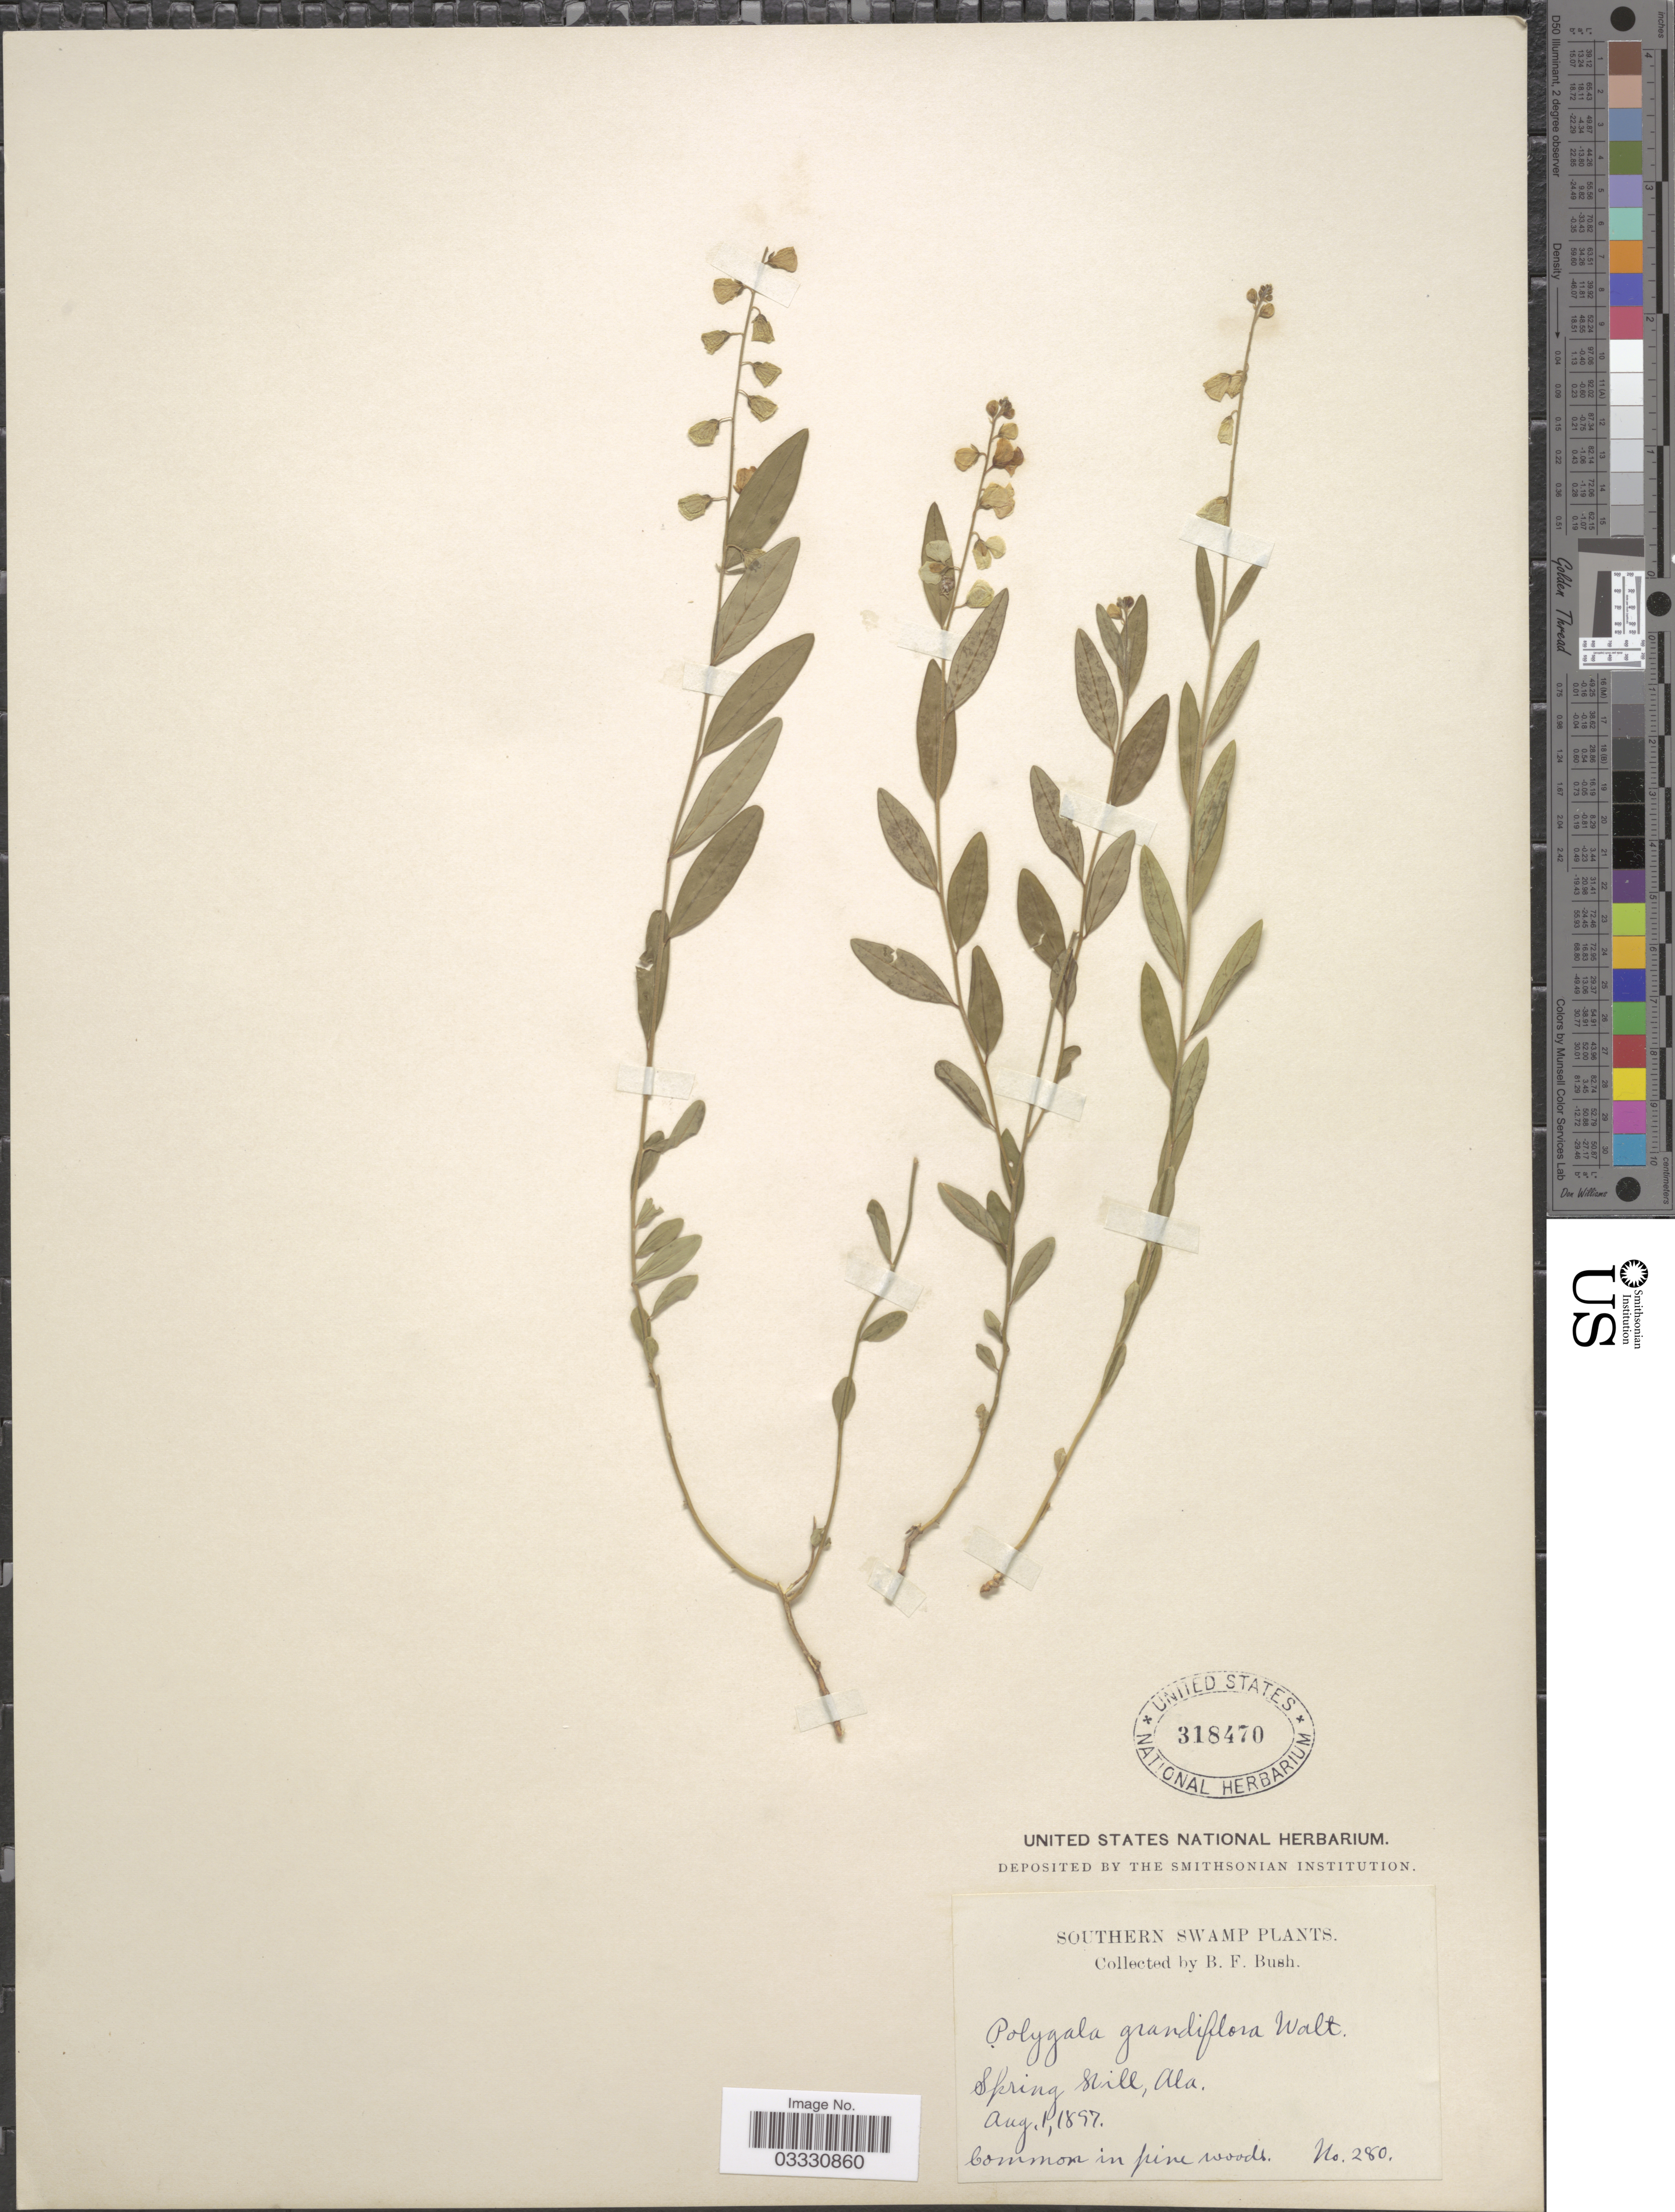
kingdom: Plantae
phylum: Tracheophyta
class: Magnoliopsida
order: Fabales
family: Polygalaceae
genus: Asemeia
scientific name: Asemeia grandiflora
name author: (Walter) Small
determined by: Strong, Mark T., (BOT), Smithsonian Institution - National Museum of Natural History (UNITED STATES)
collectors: B. F. Bush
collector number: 280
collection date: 1897-08-01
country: United States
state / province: Alabama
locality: Southern Swamp. Spring Hill.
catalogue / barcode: US 318470